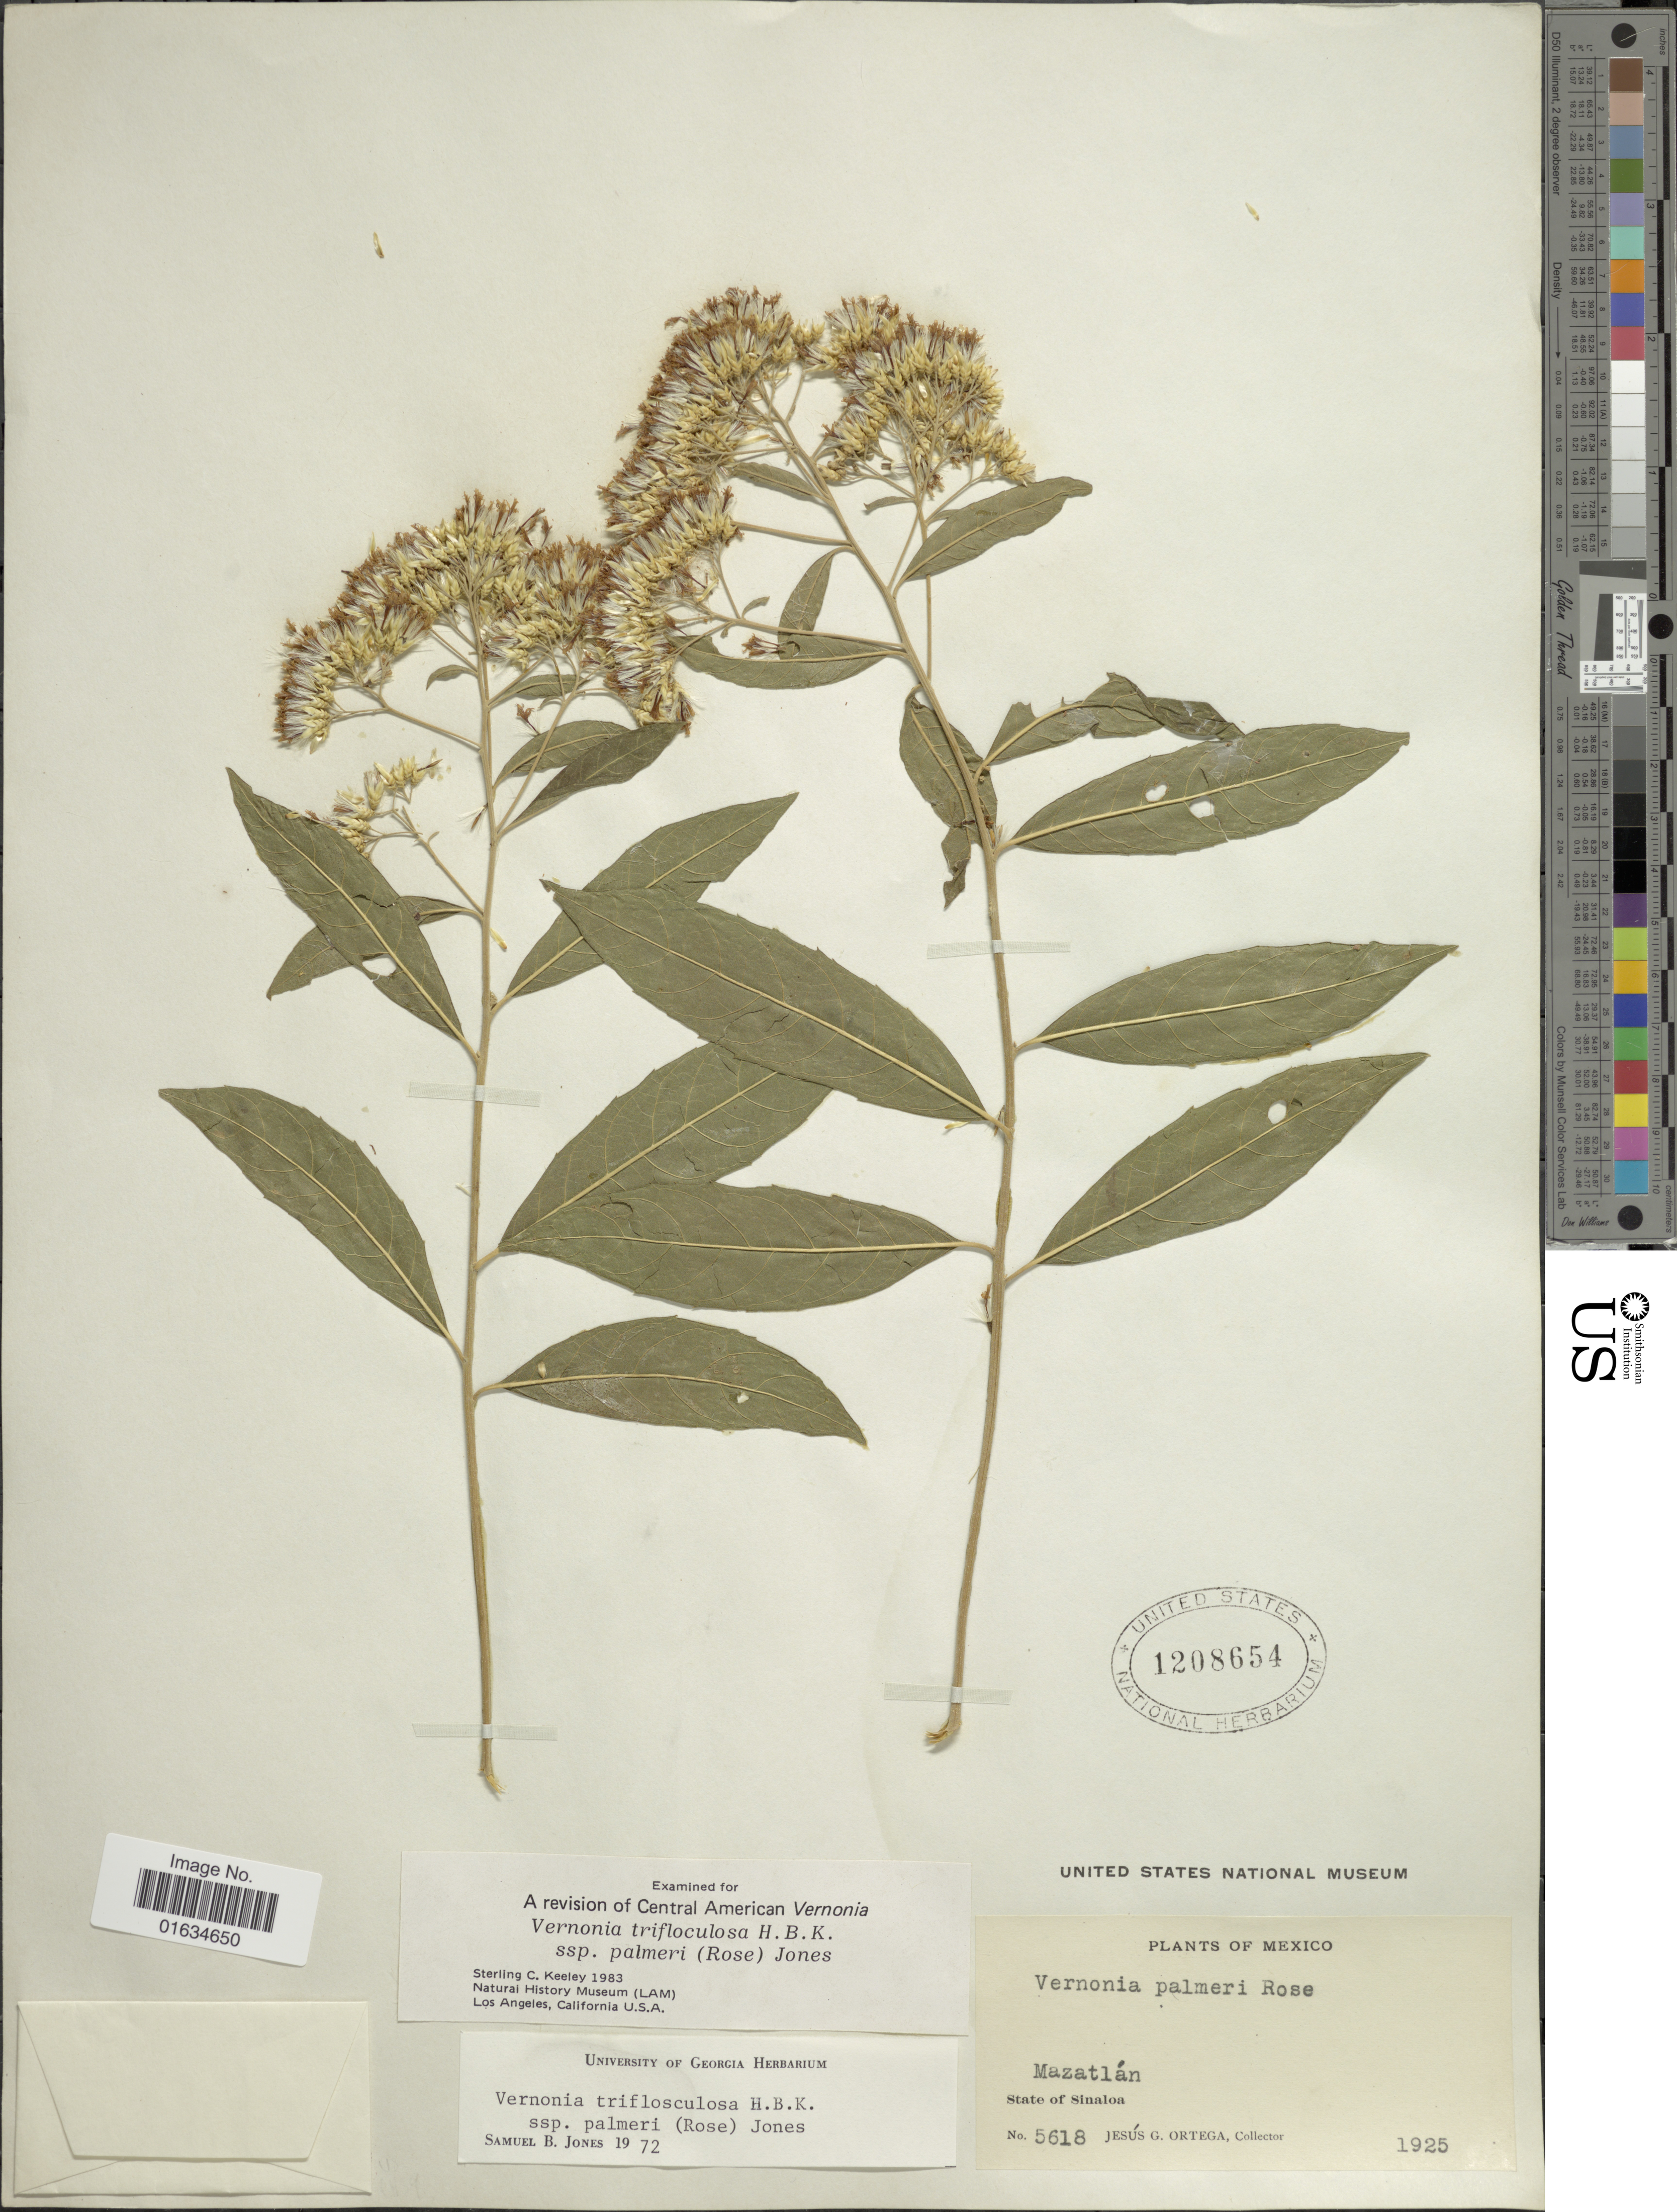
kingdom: Plantae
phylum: Tracheophyta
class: Magnoliopsida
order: Asterales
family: Asteraceae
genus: Eremosis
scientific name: Eremosis triflosculosa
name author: (Kunth) Gleason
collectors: J. Ortega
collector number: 5618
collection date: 1925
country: Mexico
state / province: Sinaloa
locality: Mazatlán.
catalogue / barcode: US 1208654